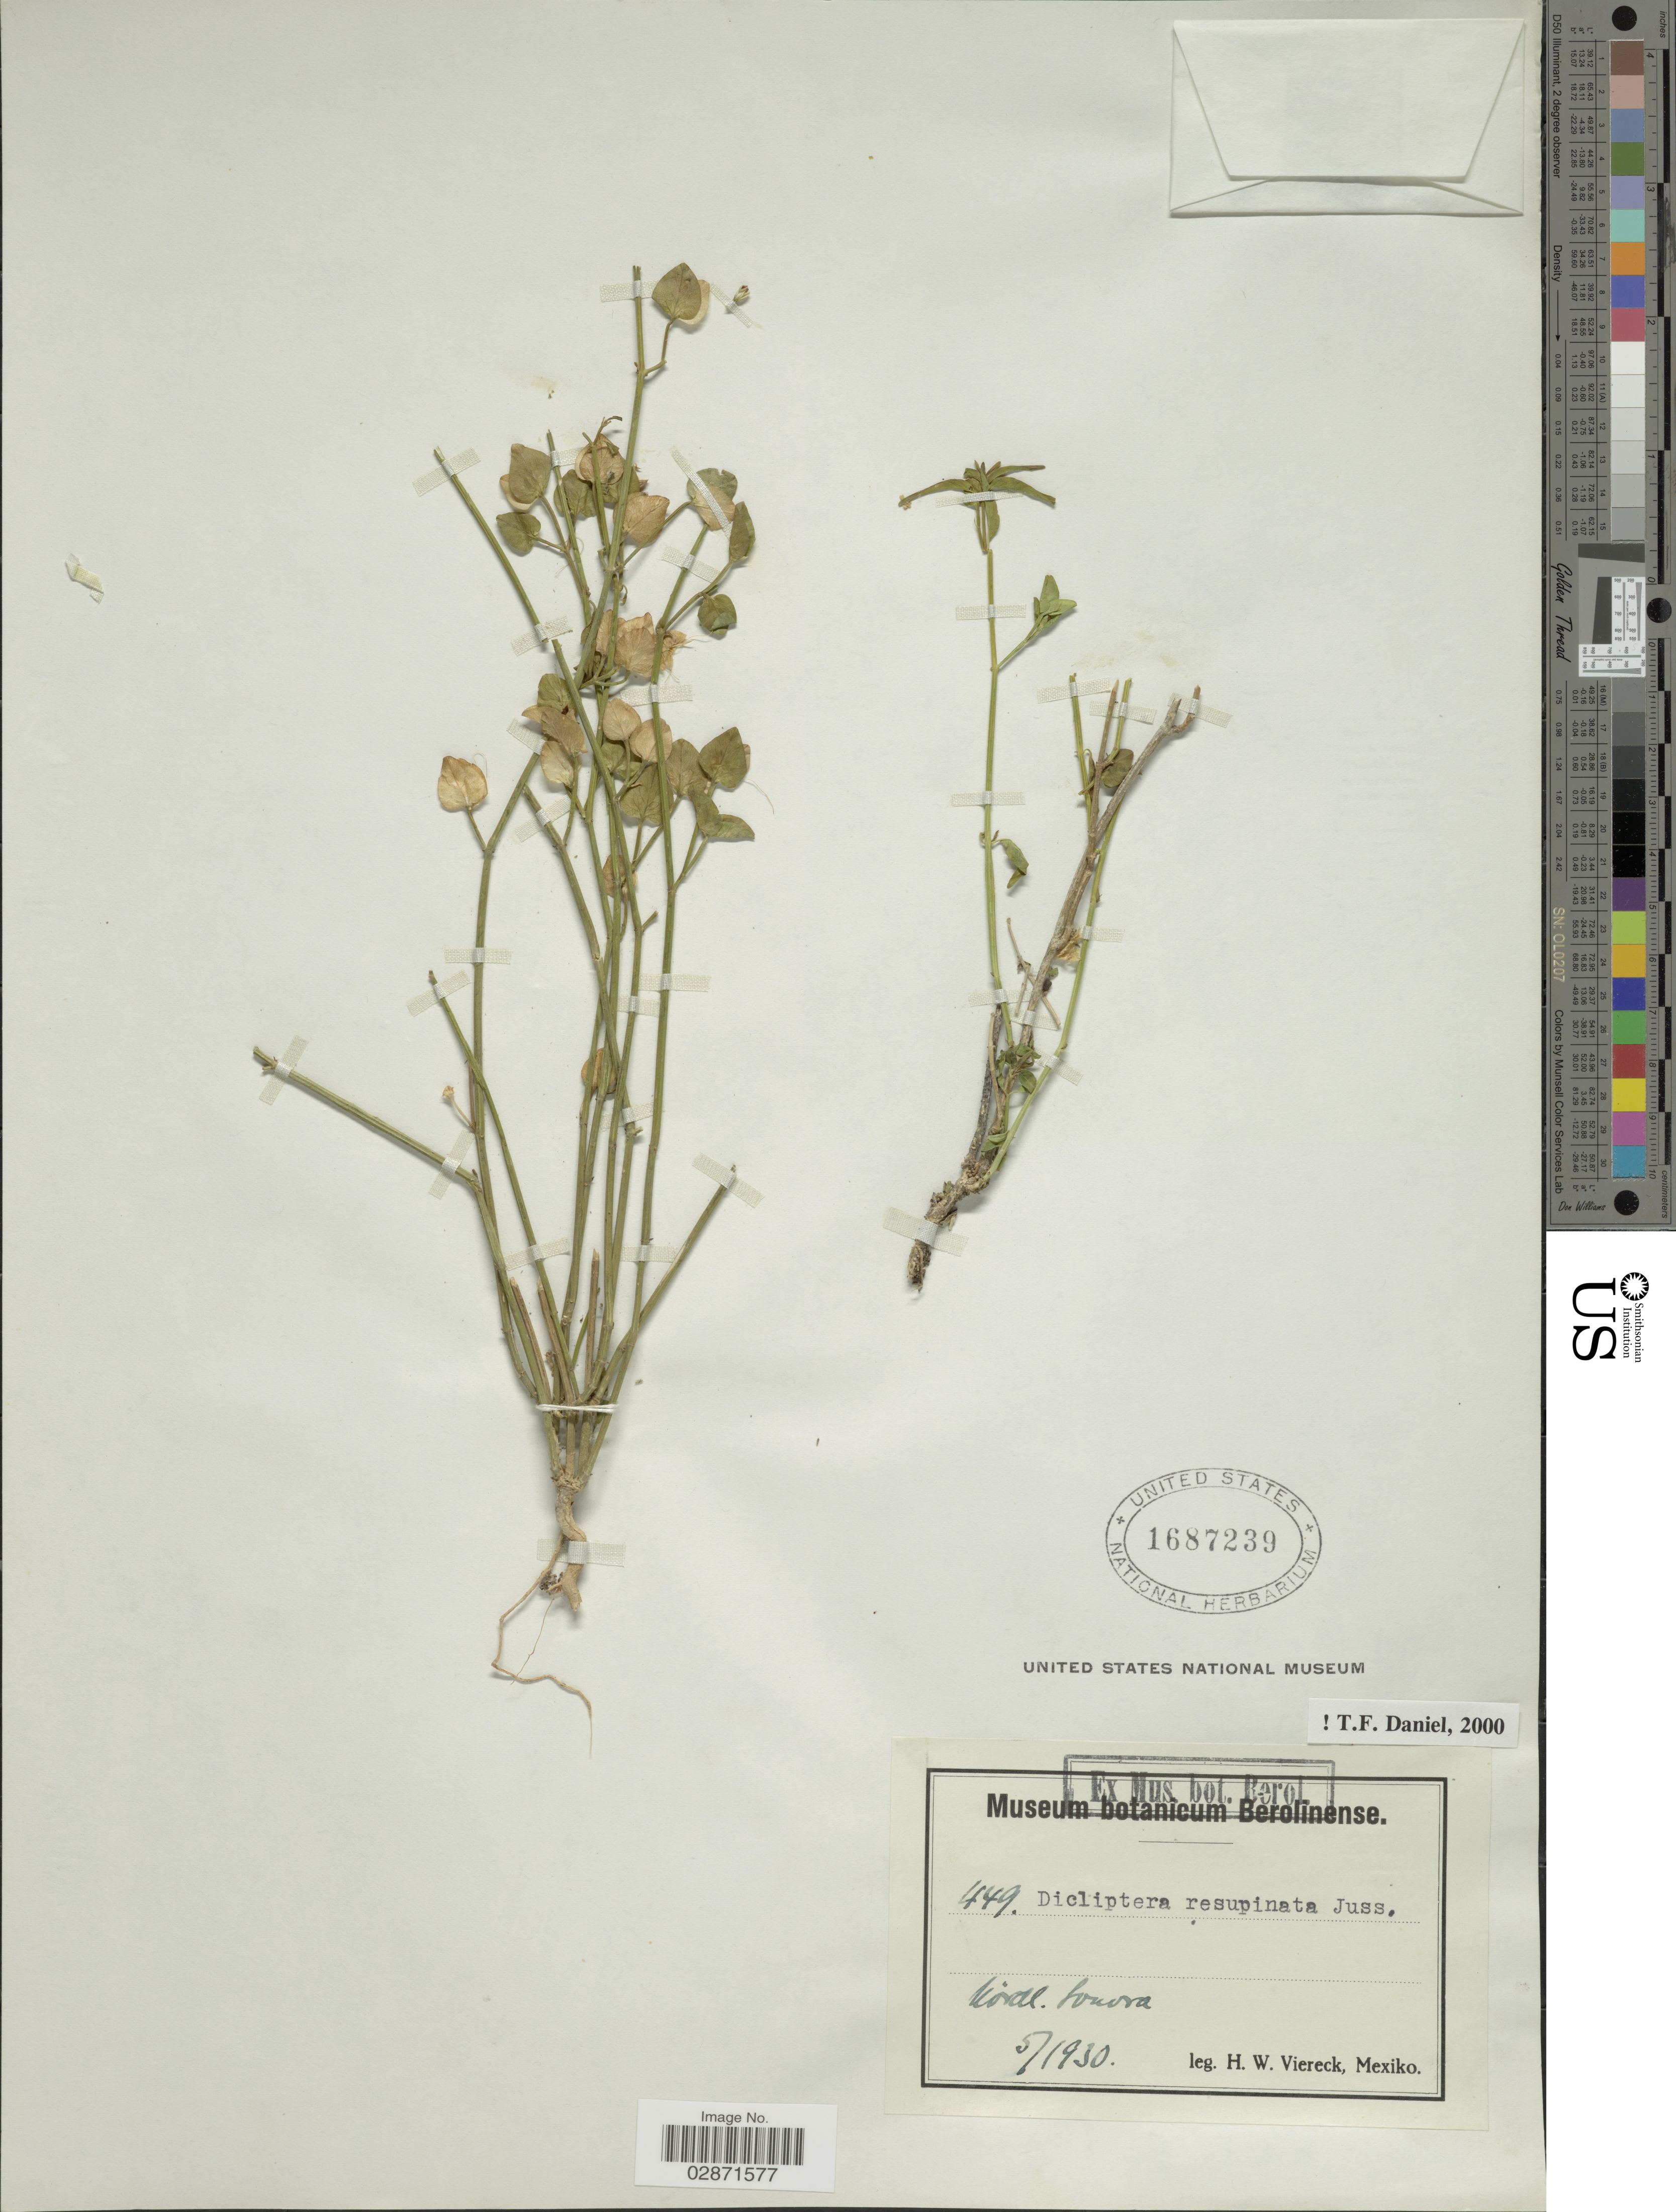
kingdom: Plantae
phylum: Tracheophyta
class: Magnoliopsida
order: Lamiales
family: Acanthaceae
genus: Dicliptera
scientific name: Dicliptera resupinata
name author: (Vahl) Juss.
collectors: H. W. Viereck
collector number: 449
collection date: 1930-05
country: Mexico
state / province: Sonora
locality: Nordl. Sonora.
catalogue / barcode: US 1687239